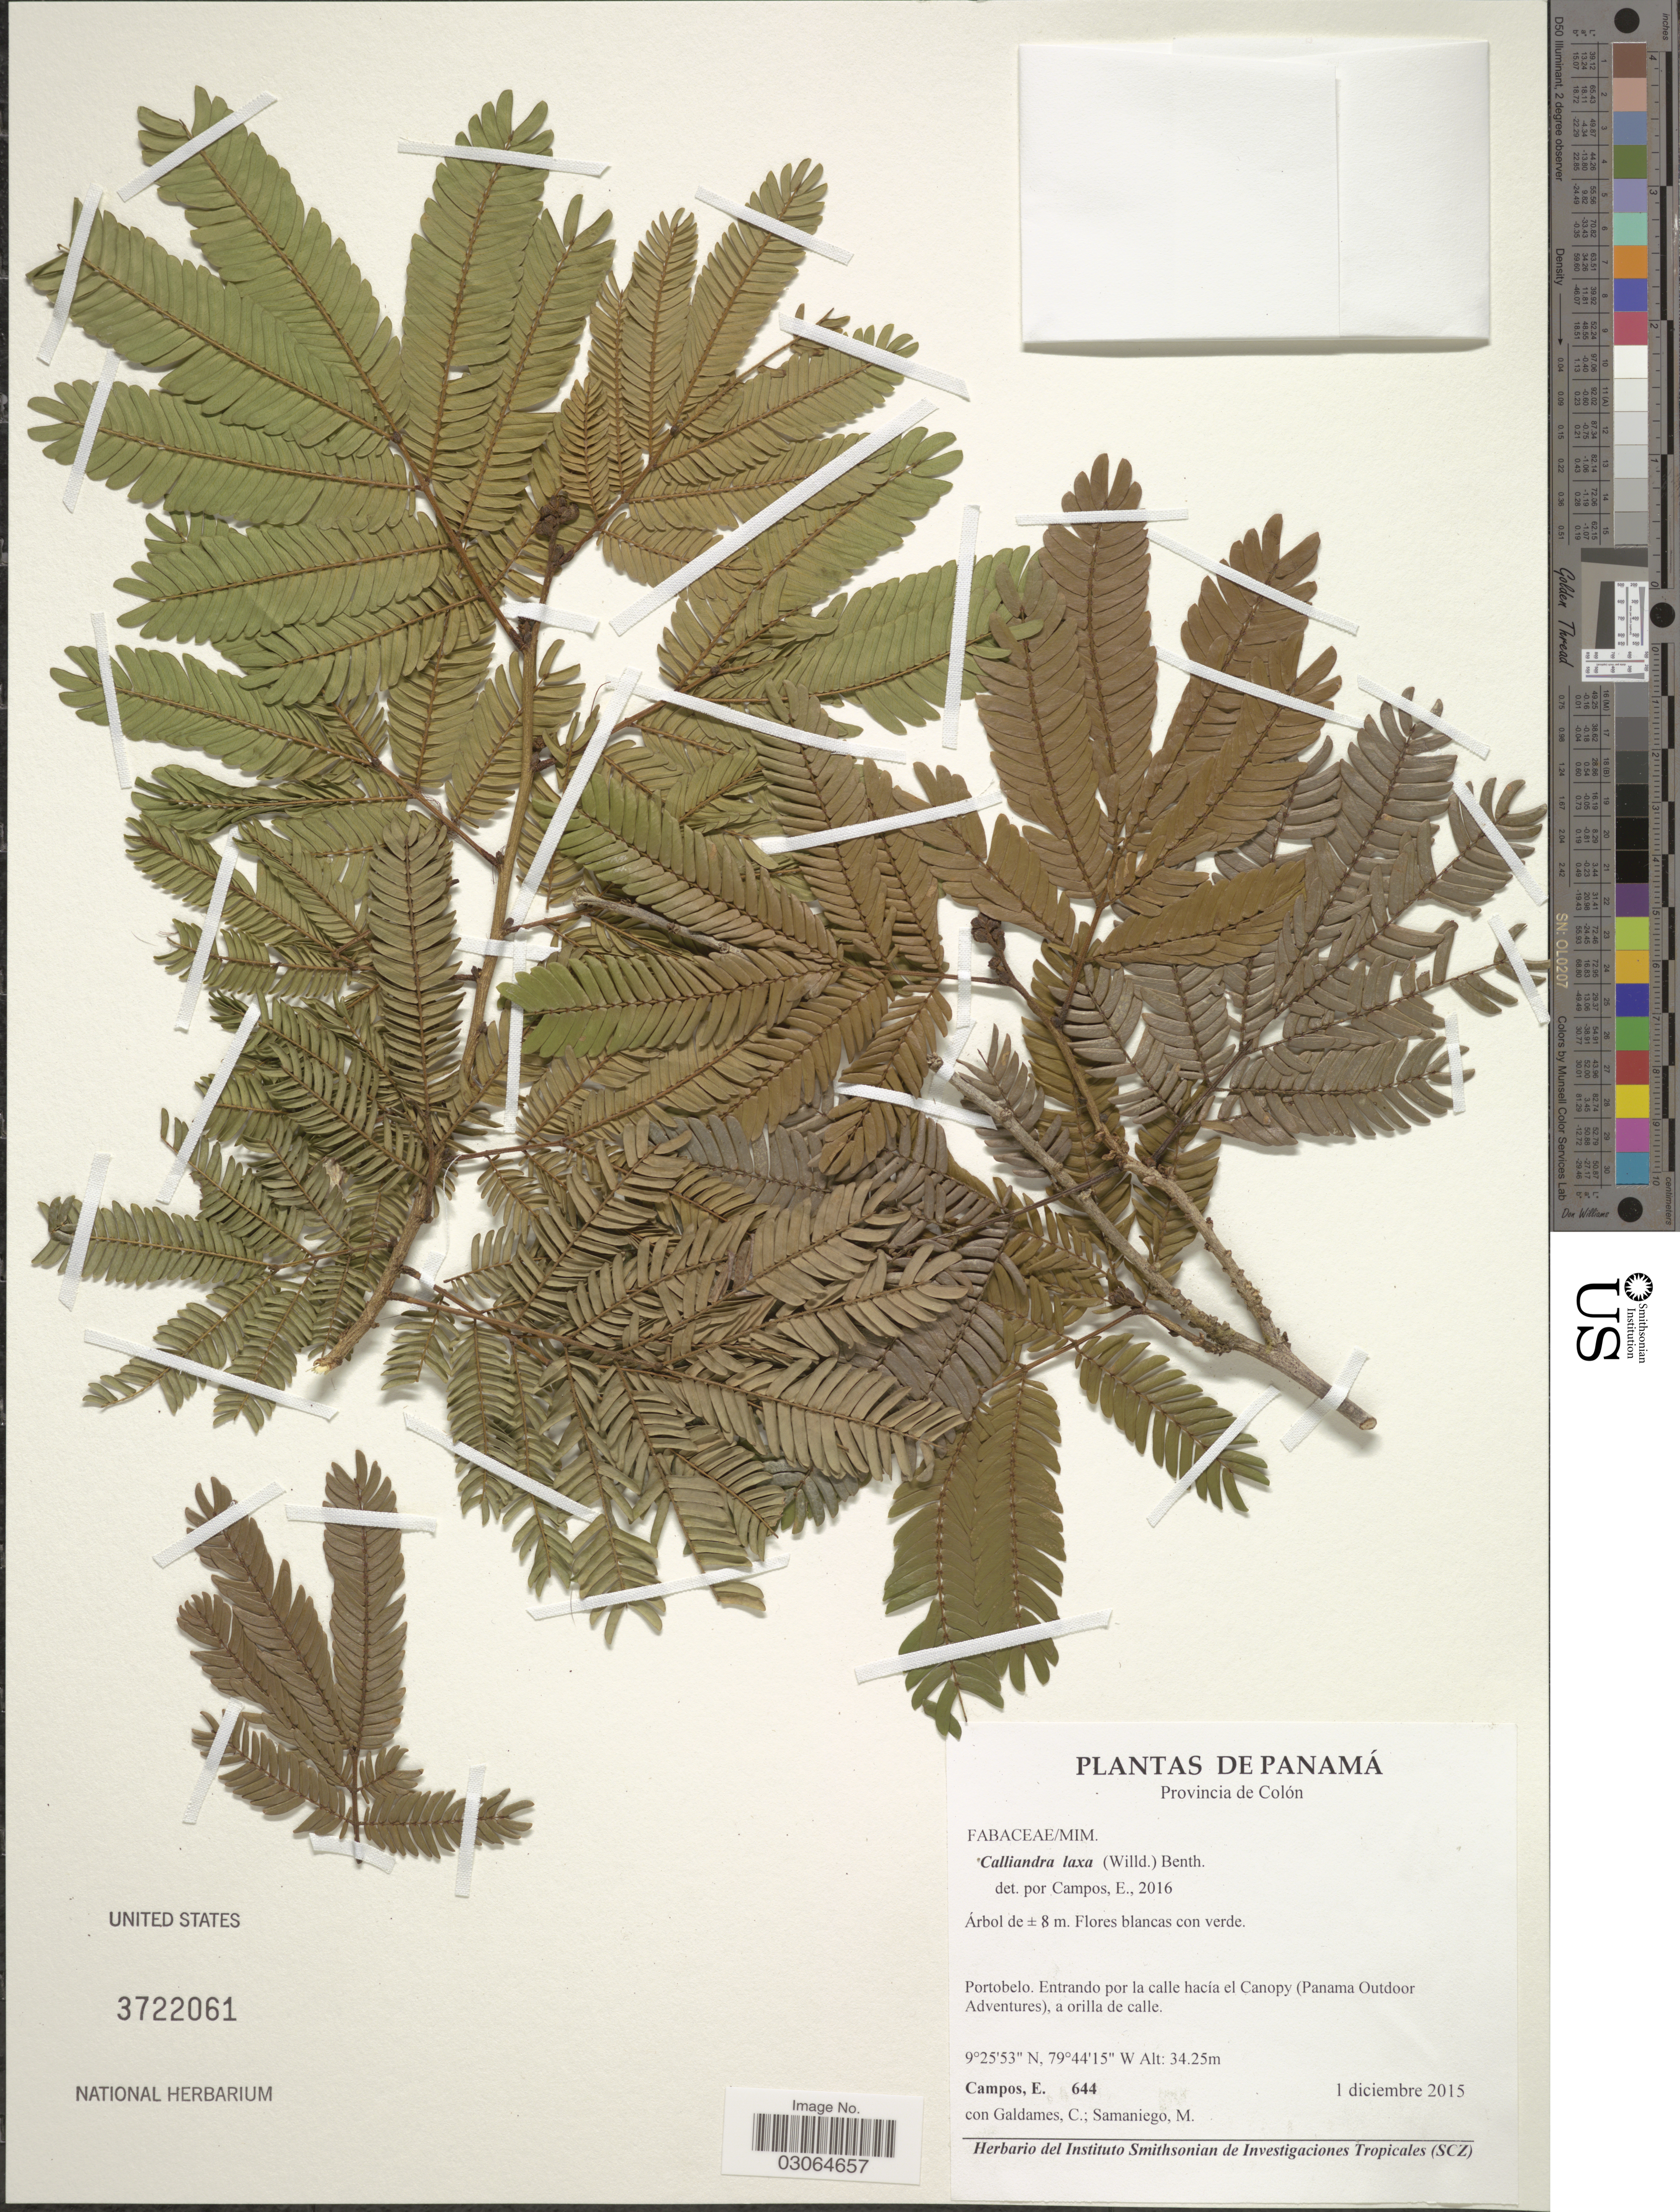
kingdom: Plantae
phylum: Tracheophyta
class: Magnoliopsida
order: Fabales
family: Fabaceae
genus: Calliandra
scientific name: Calliandra laxa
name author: (Willd.) Benth.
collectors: E. Campos, C. Galdames & M. Samaniego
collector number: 644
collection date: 2015-12-01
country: Panama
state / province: Colón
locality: Portobelo. Entrando por la calle hacía el Canopy (Panama Outdoor Adventures), a orilla de calle.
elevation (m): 34.25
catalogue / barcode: US 3722061